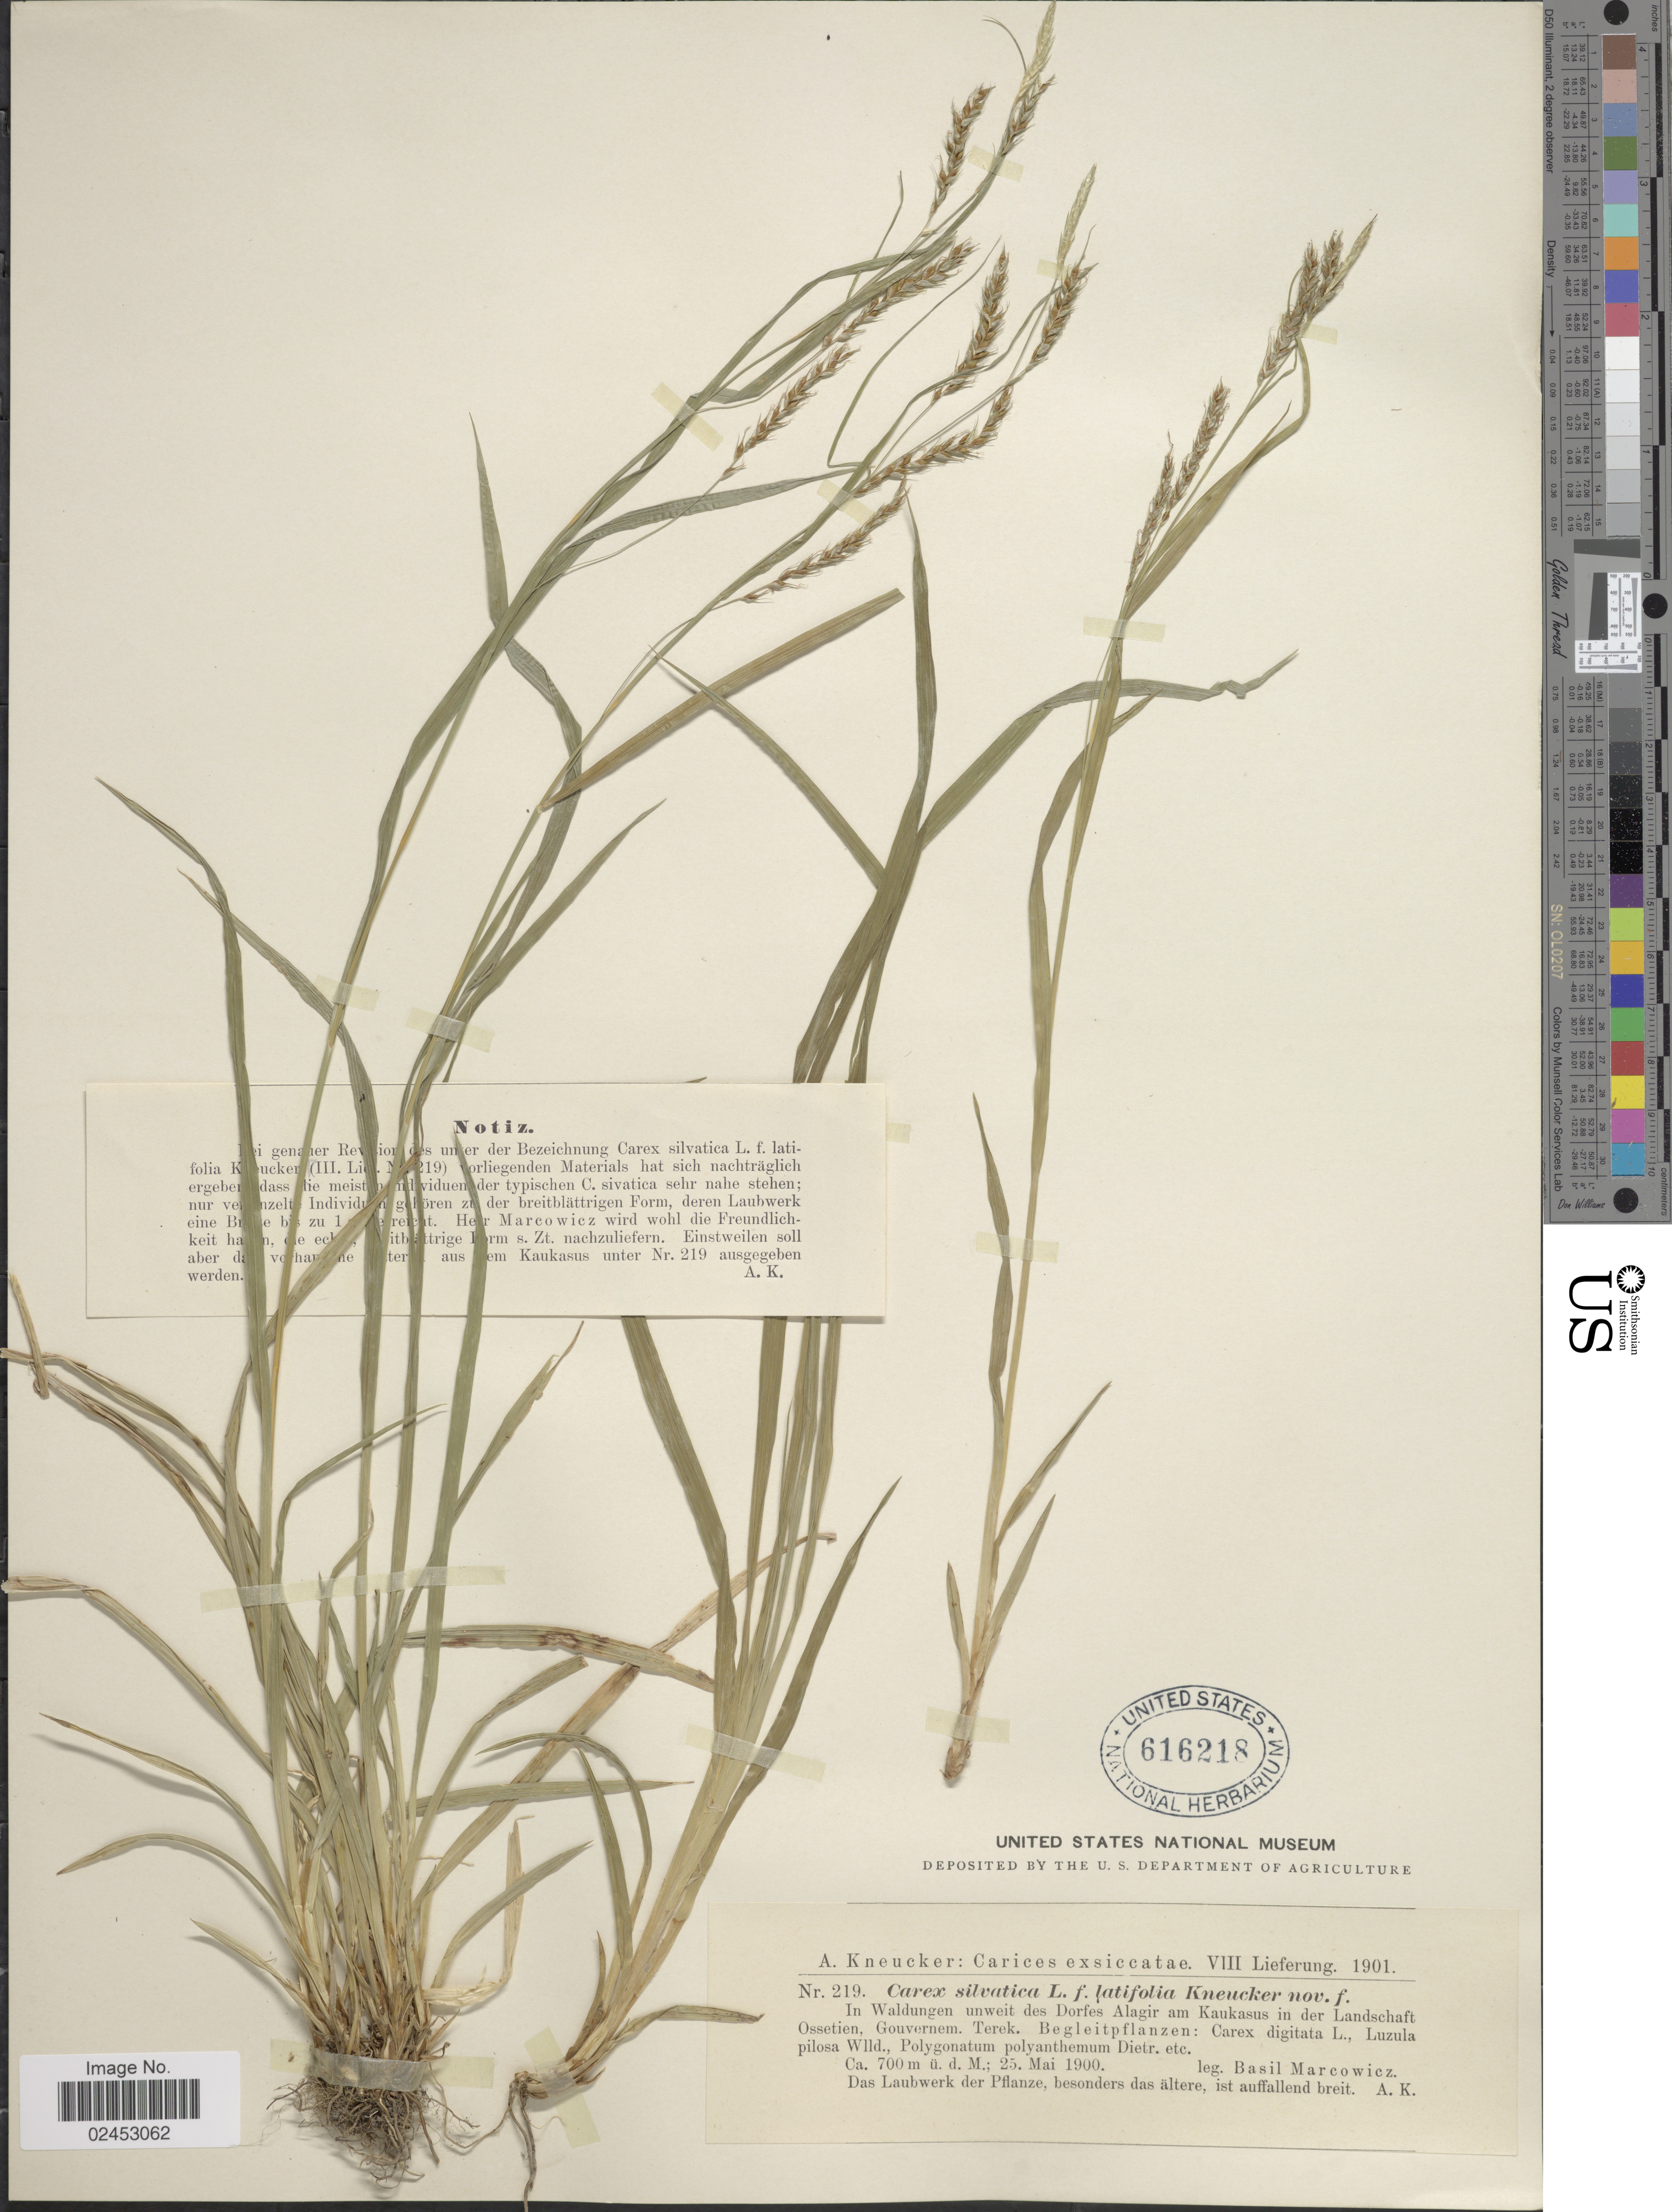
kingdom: Plantae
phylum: Tracheophyta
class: Liliopsida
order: Poales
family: Cyperaceae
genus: Carex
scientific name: Carex sylvatica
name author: Huds.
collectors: B. Marcowicz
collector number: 219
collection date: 1900-05-25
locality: In Waldungen unweit des Dorfes Alagir am Kaukasus in der Landschaft Ossetien, Gouvernem. Terek.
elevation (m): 700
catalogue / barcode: US 616218